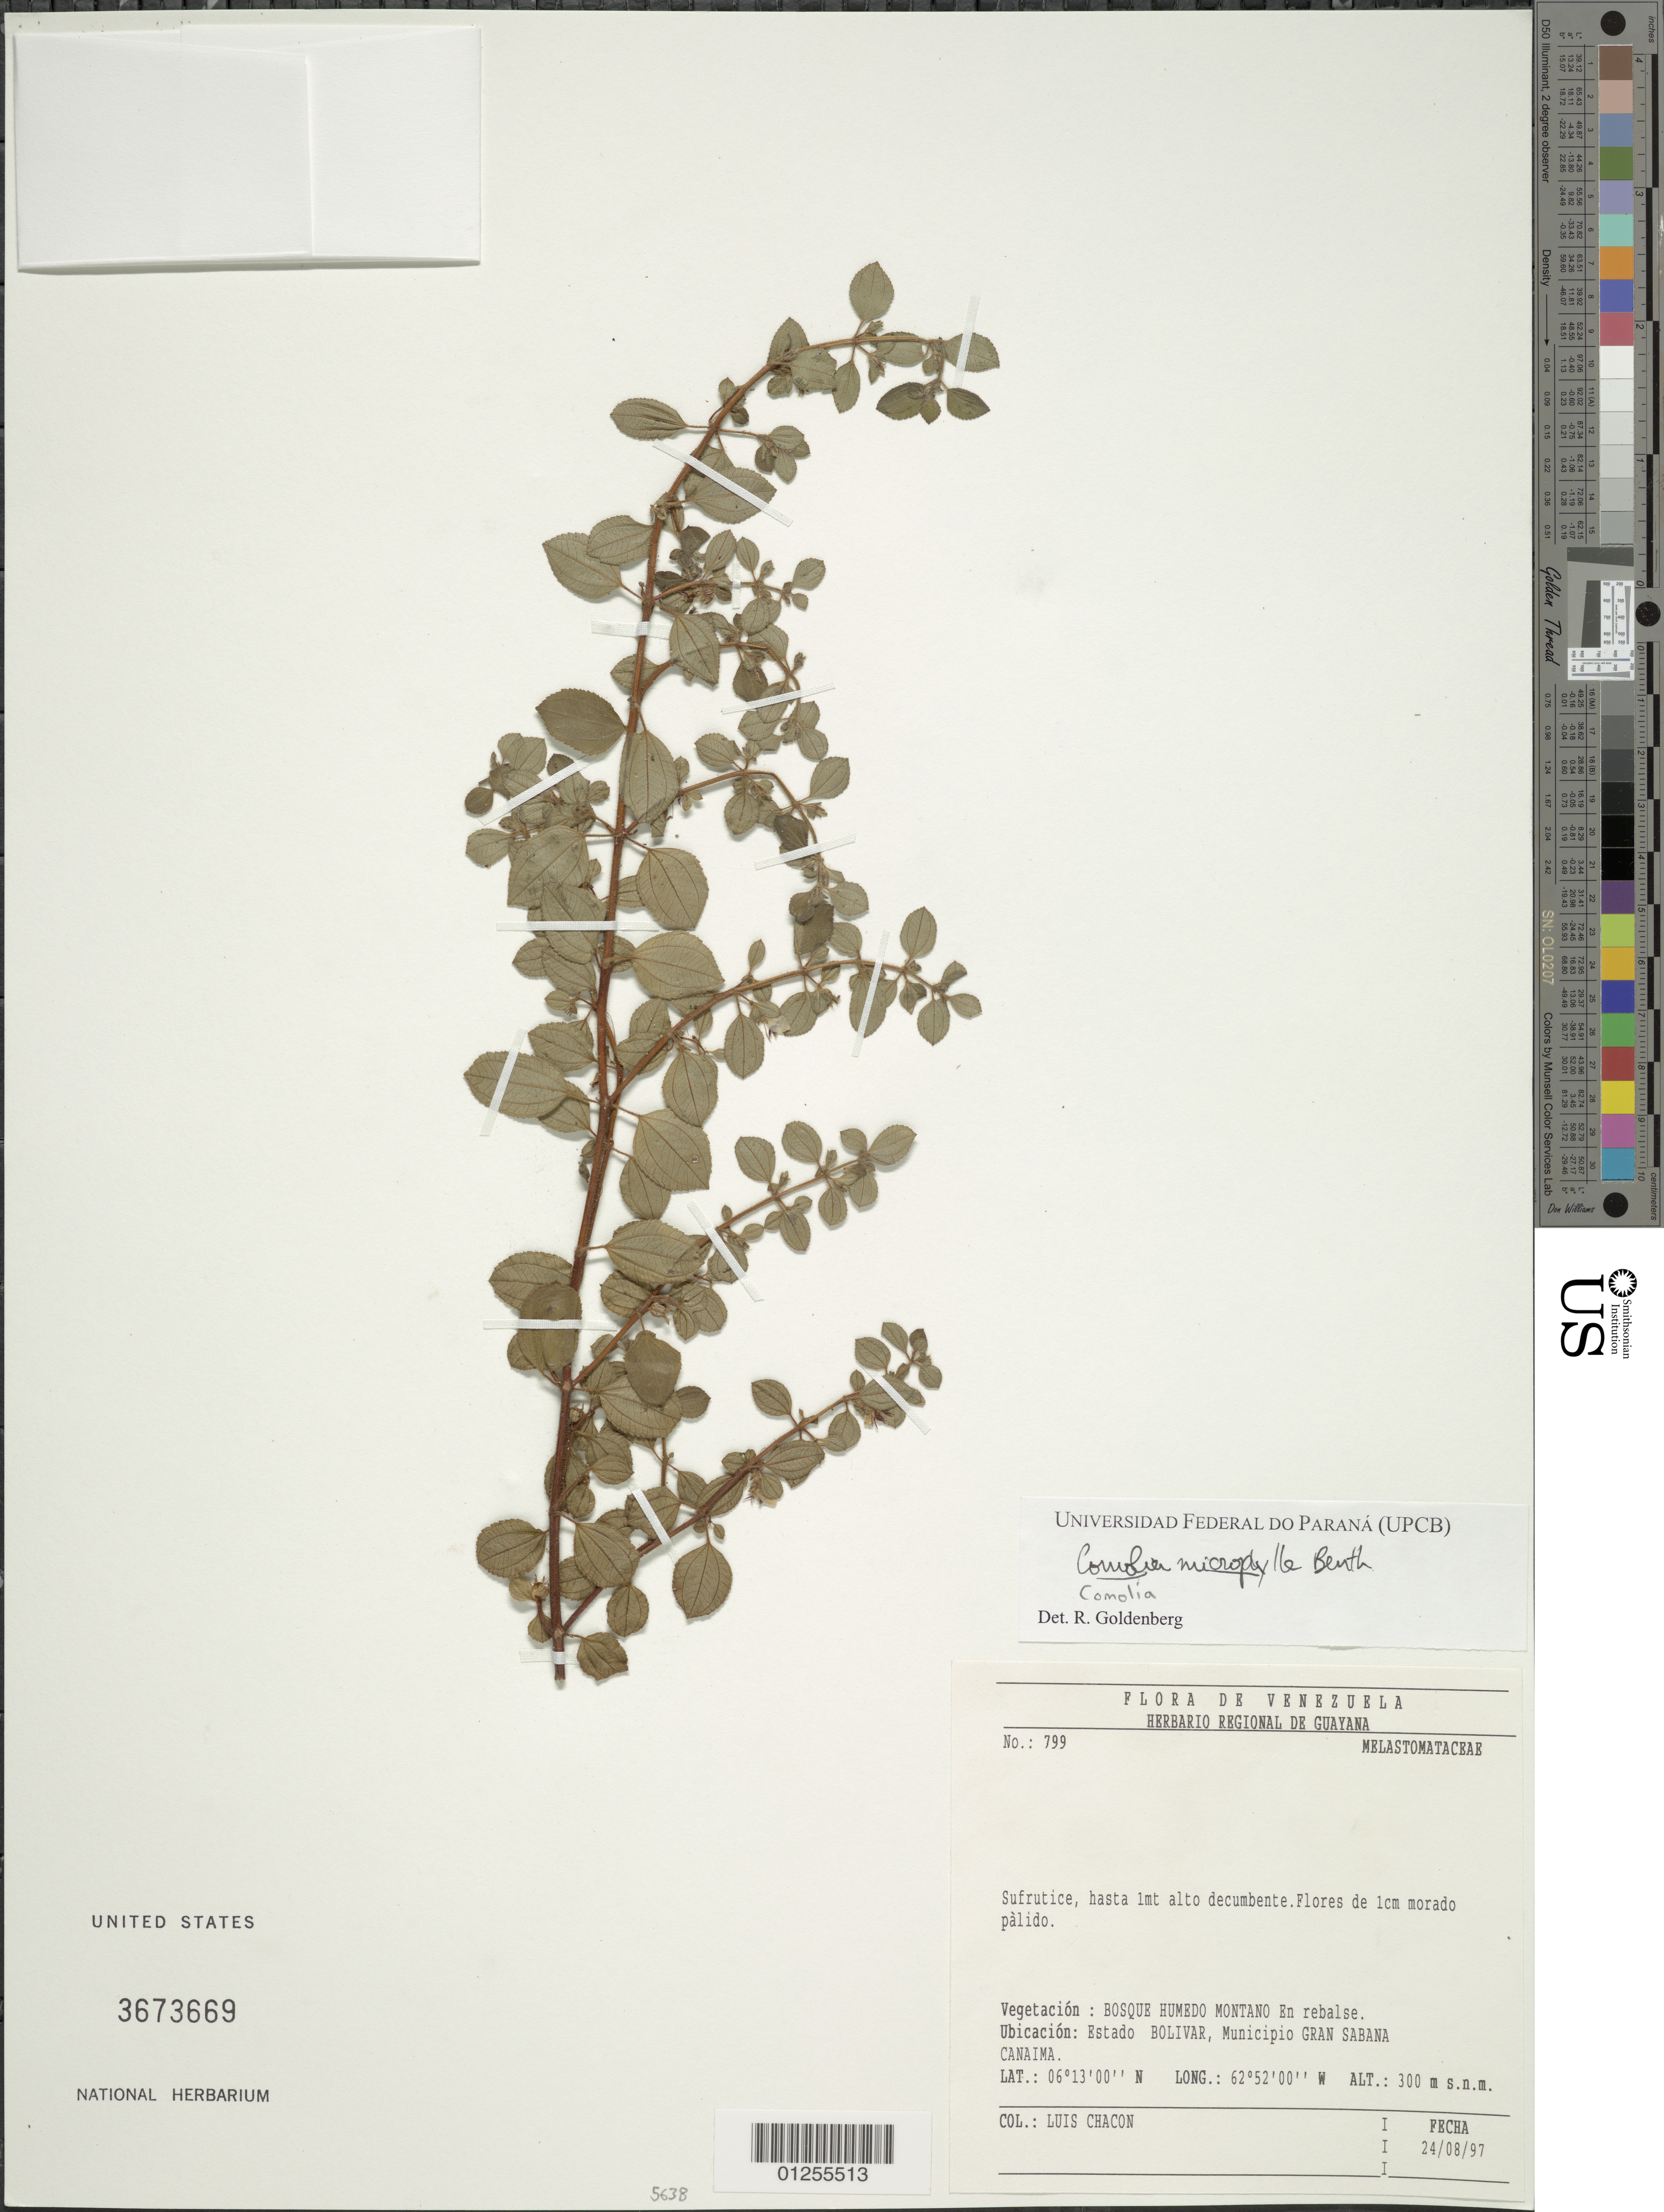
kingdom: Plantae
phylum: Tracheophyta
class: Magnoliopsida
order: Myrtales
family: Melastomataceae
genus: Comolia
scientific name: Comolia microphylla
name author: Benth.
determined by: Nunes da Silva, Diego, (RB), Jardim Botanico do Rio de Janeiro - Herbario (BRAZIL)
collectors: L. Chacon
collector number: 799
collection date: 1997-08-24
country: Venezuela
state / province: Bolívar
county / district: Gran Sabana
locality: Canaima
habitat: Bosque humedo montano, en rebalse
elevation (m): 300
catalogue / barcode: US 3673669